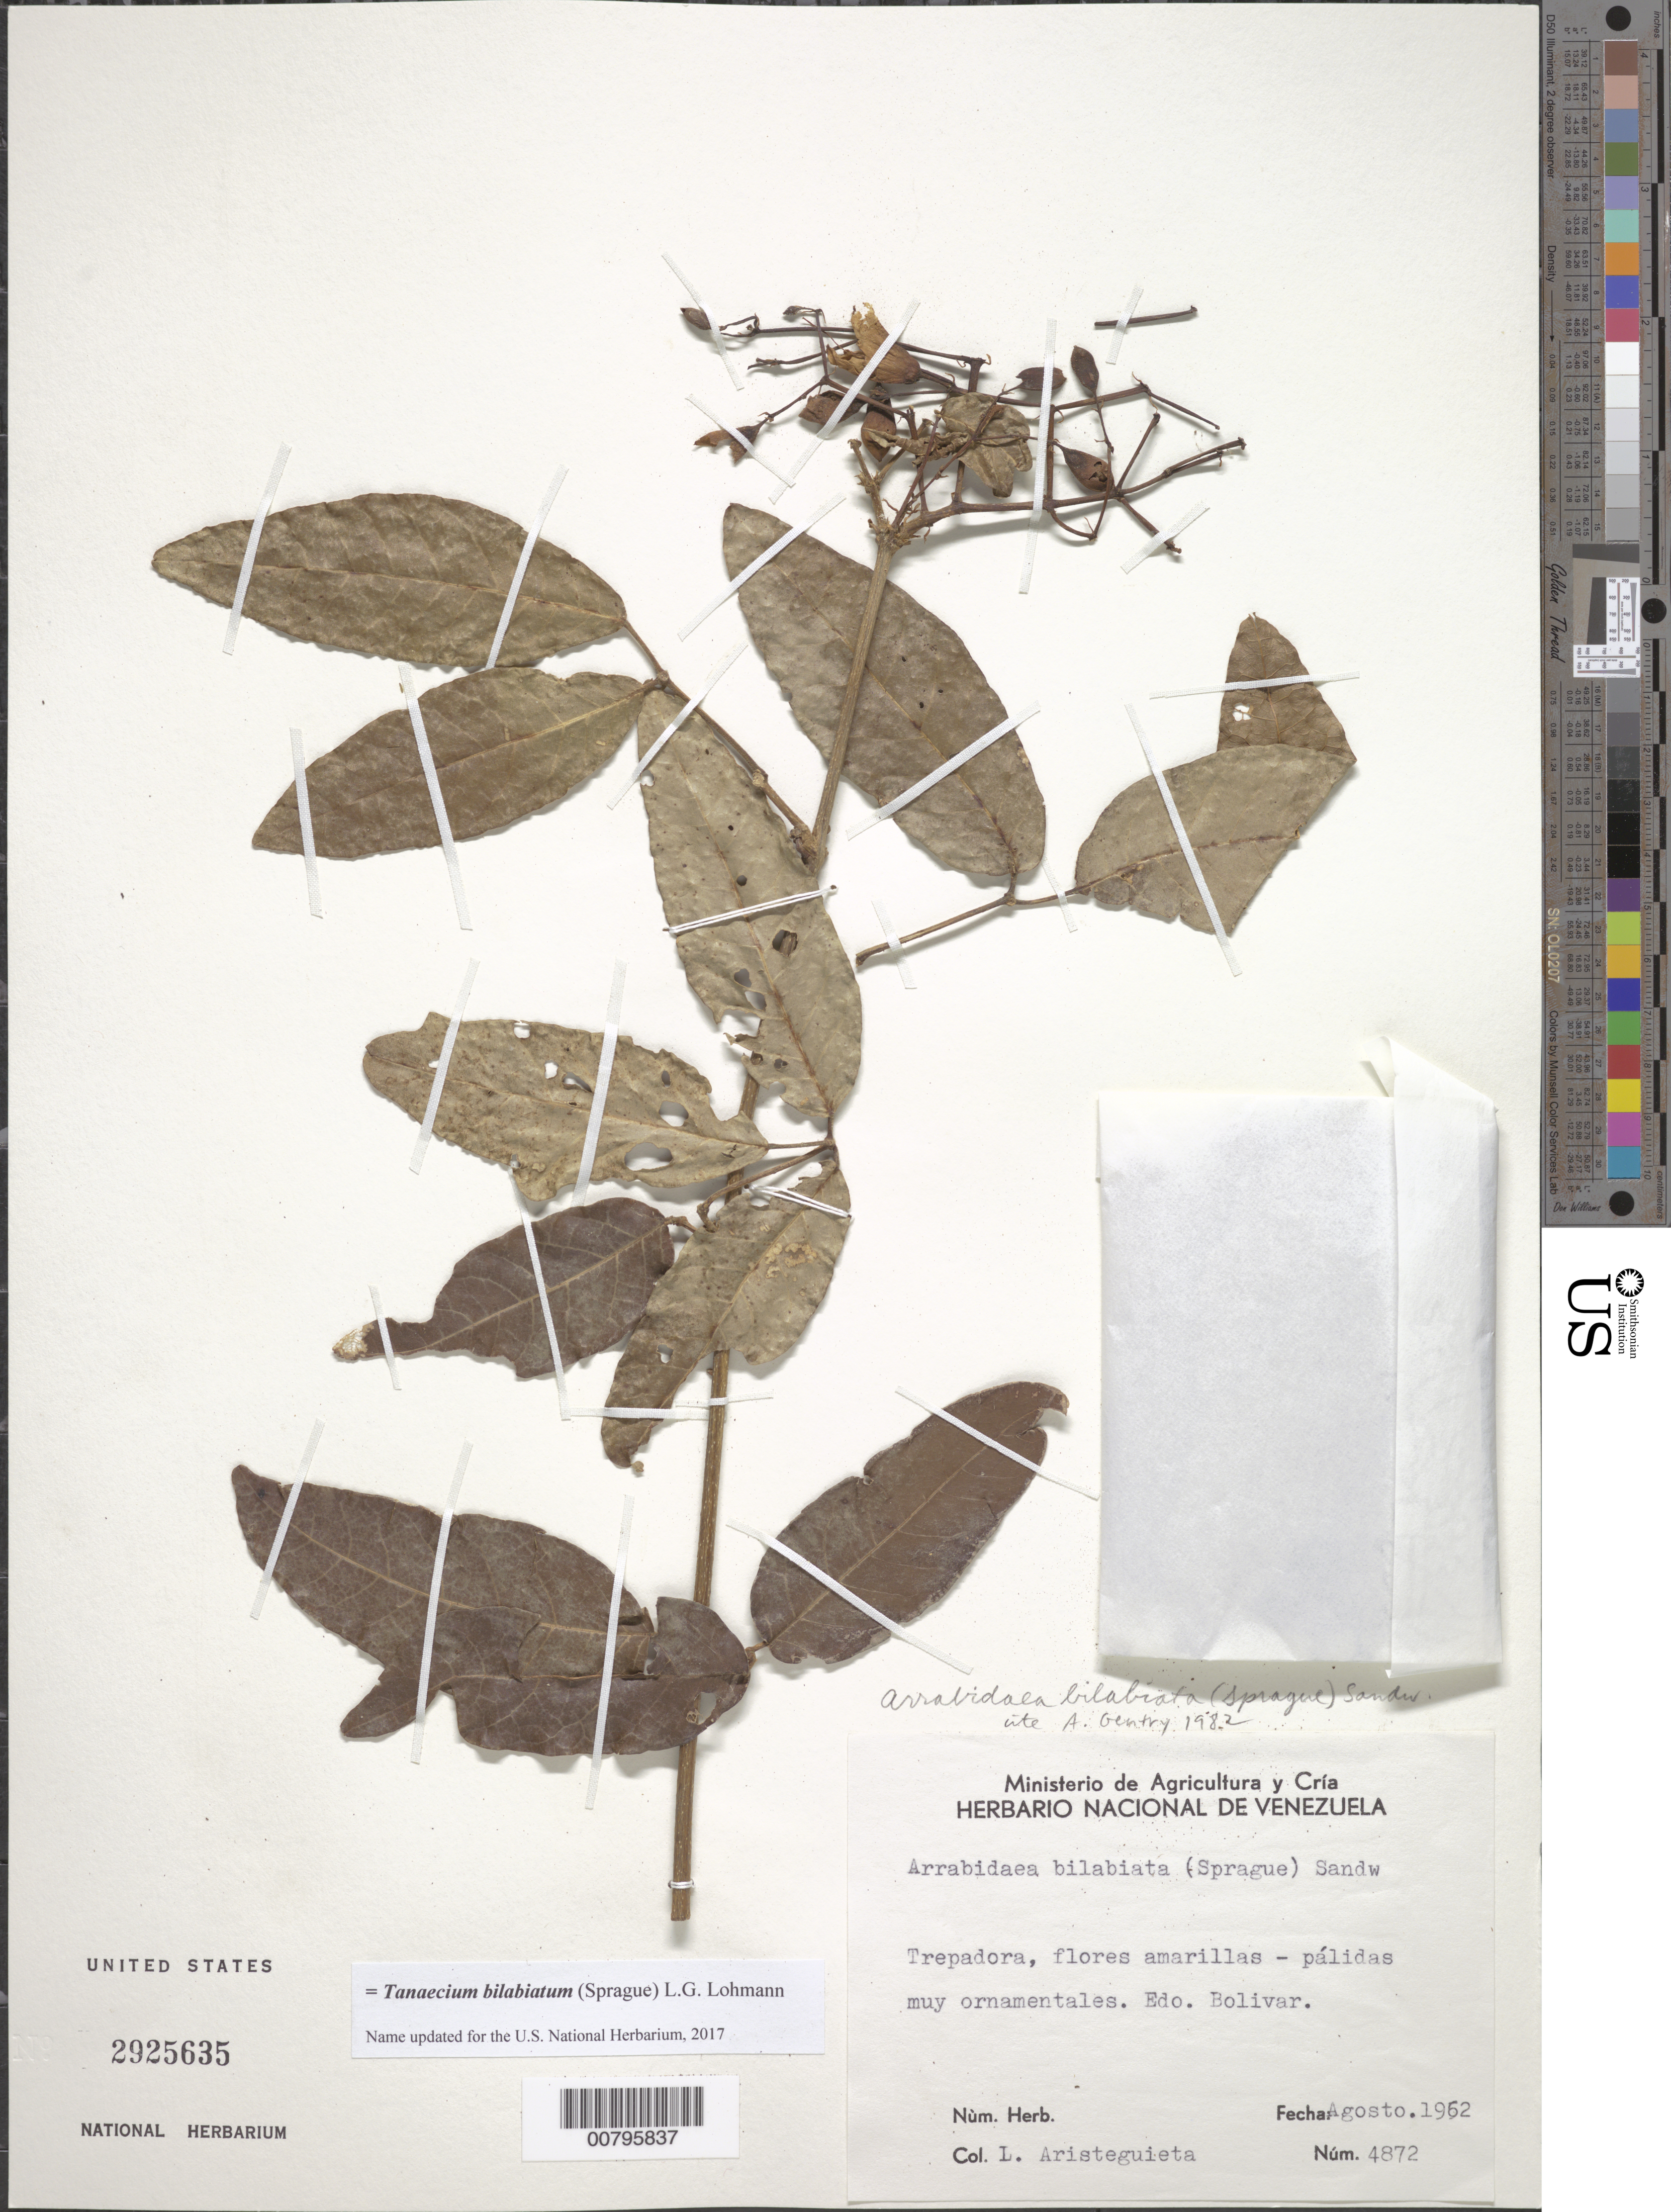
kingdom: Plantae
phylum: Tracheophyta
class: Magnoliopsida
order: Lamiales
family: Bignoniaceae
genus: Tanaecium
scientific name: Tanaecium bilabiatum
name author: (Sprague) L.G. Lohmann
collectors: L. Aristeguieta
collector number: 4872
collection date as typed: Aug-62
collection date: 1962-08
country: Venezuela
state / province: Bolívar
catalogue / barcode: US 2925635